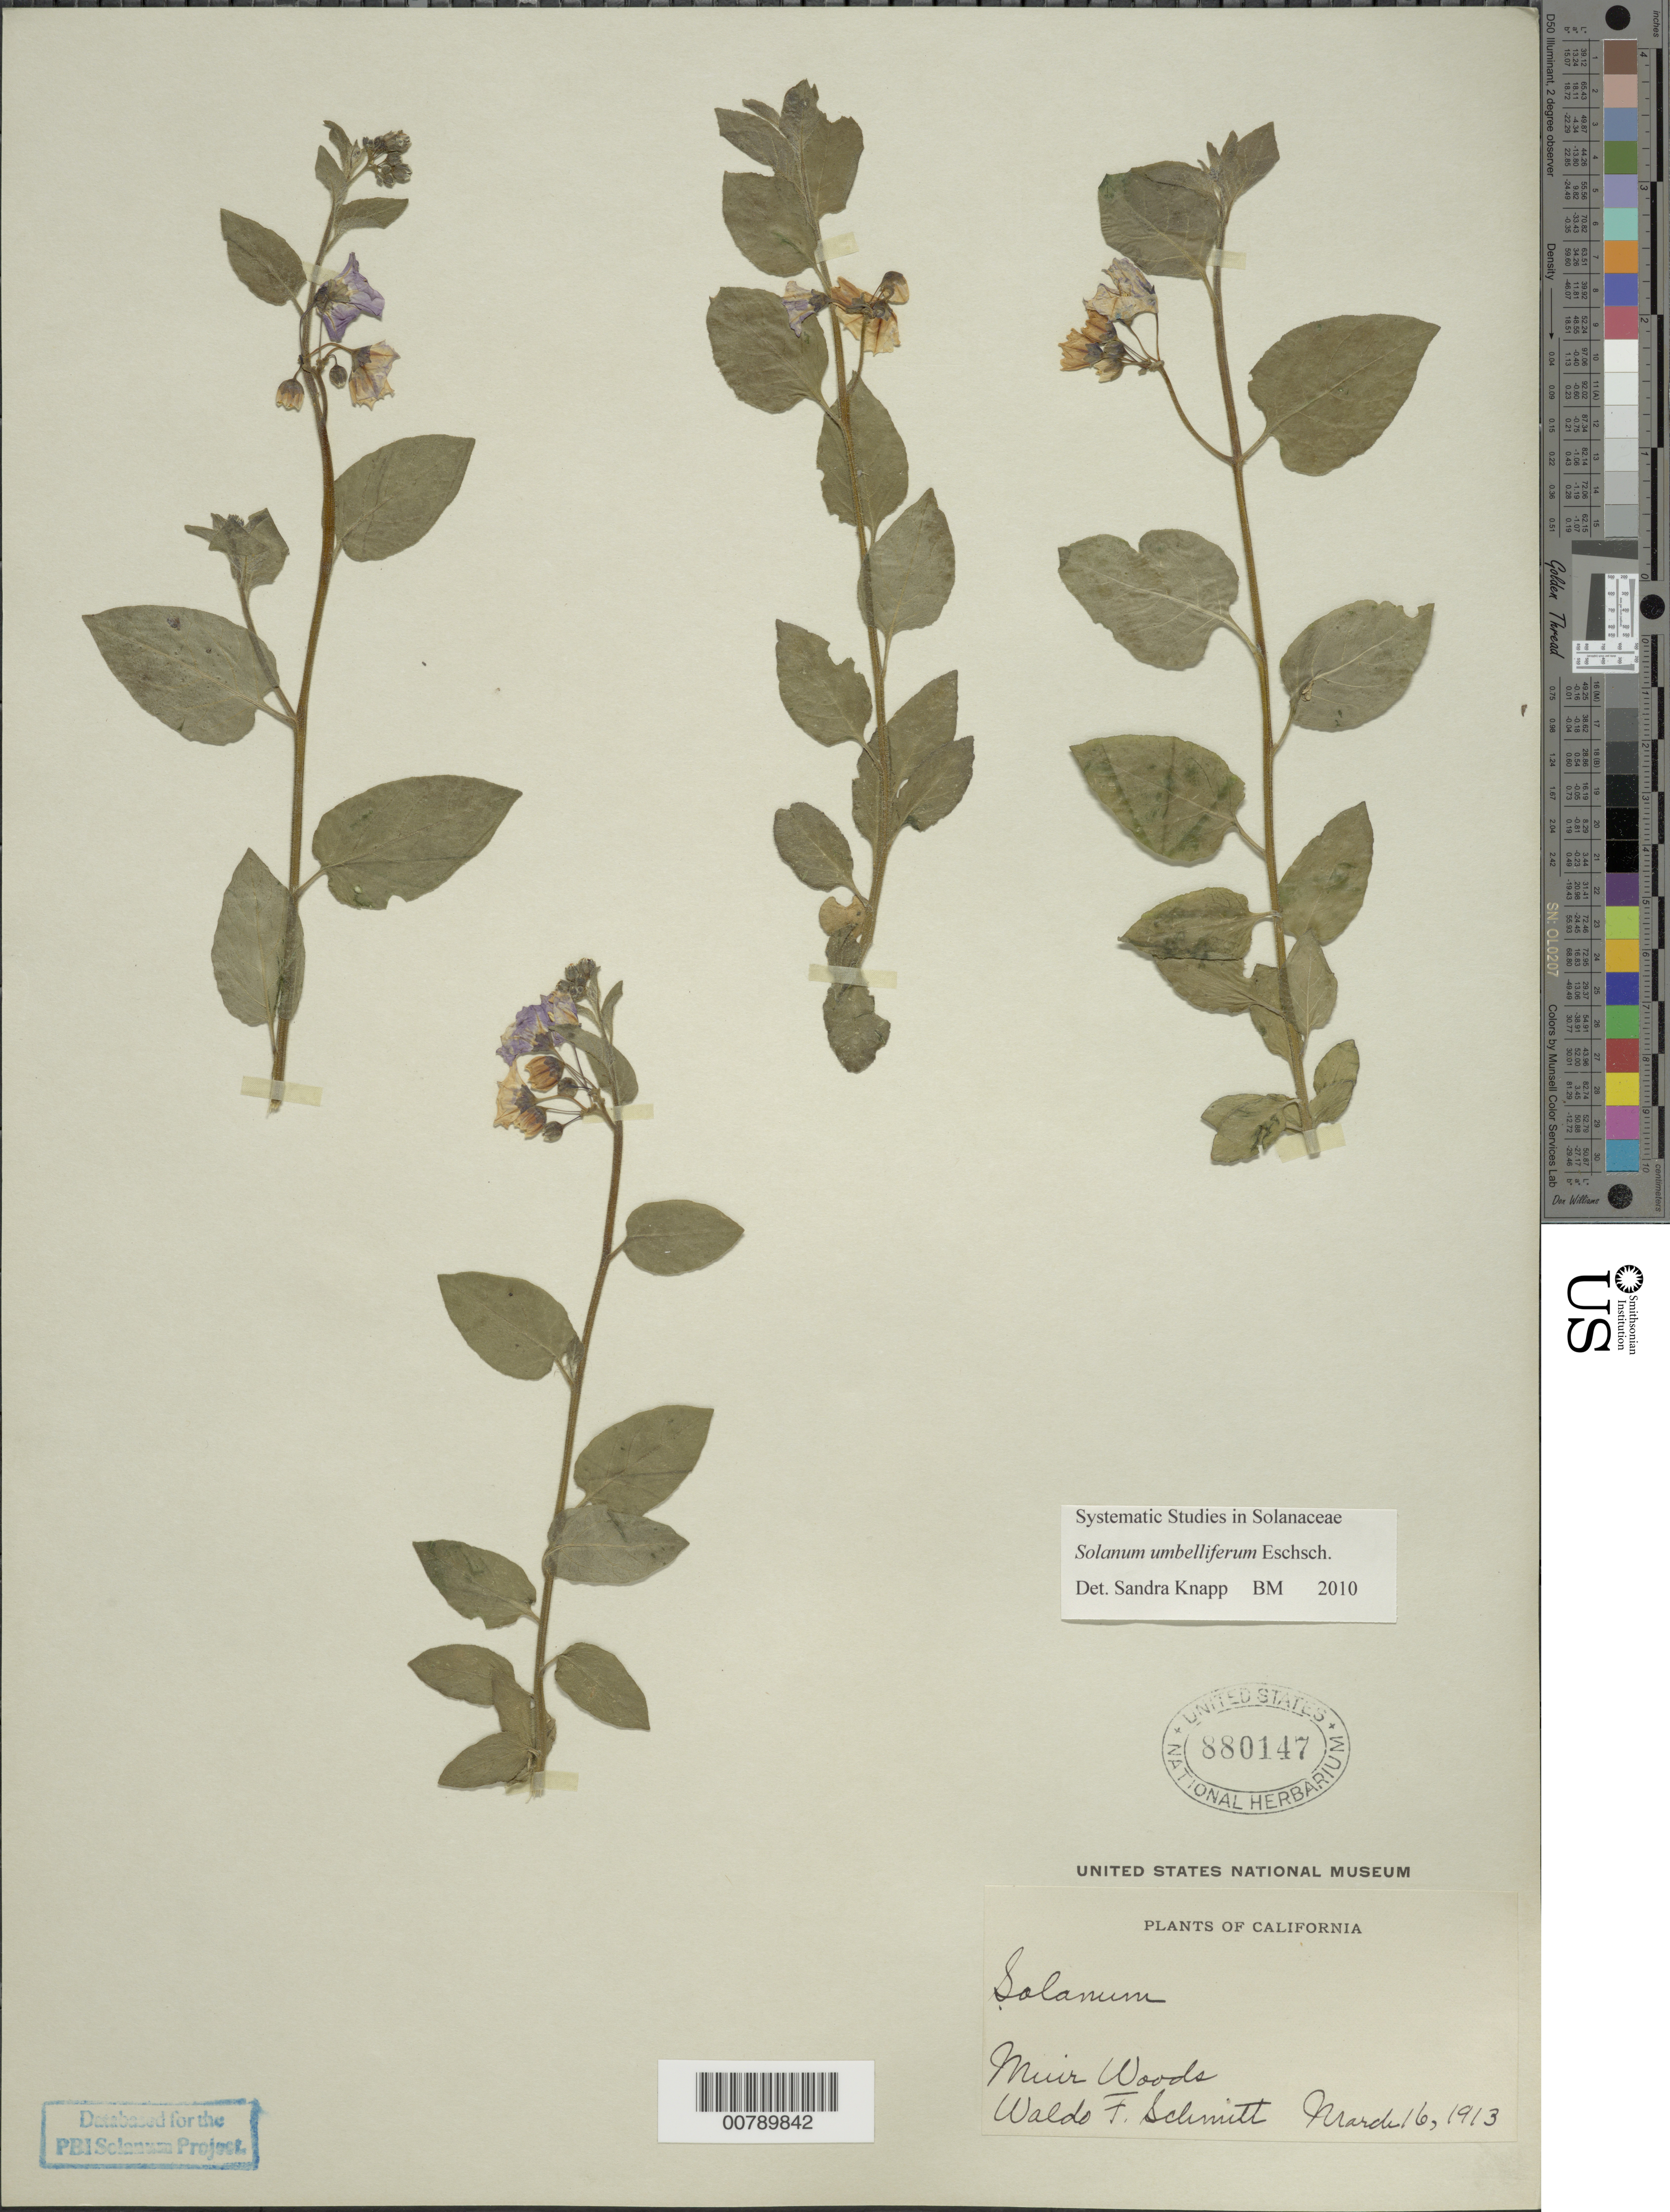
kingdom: Plantae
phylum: Tracheophyta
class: Magnoliopsida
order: Solanales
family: Solanaceae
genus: Solanum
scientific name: Solanum umbelliferum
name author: Eschsch.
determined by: Knapp, S. D.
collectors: W. F. Schmitt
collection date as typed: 16 Mar 1913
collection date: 1913-03-16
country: United States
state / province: California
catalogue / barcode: US 880147